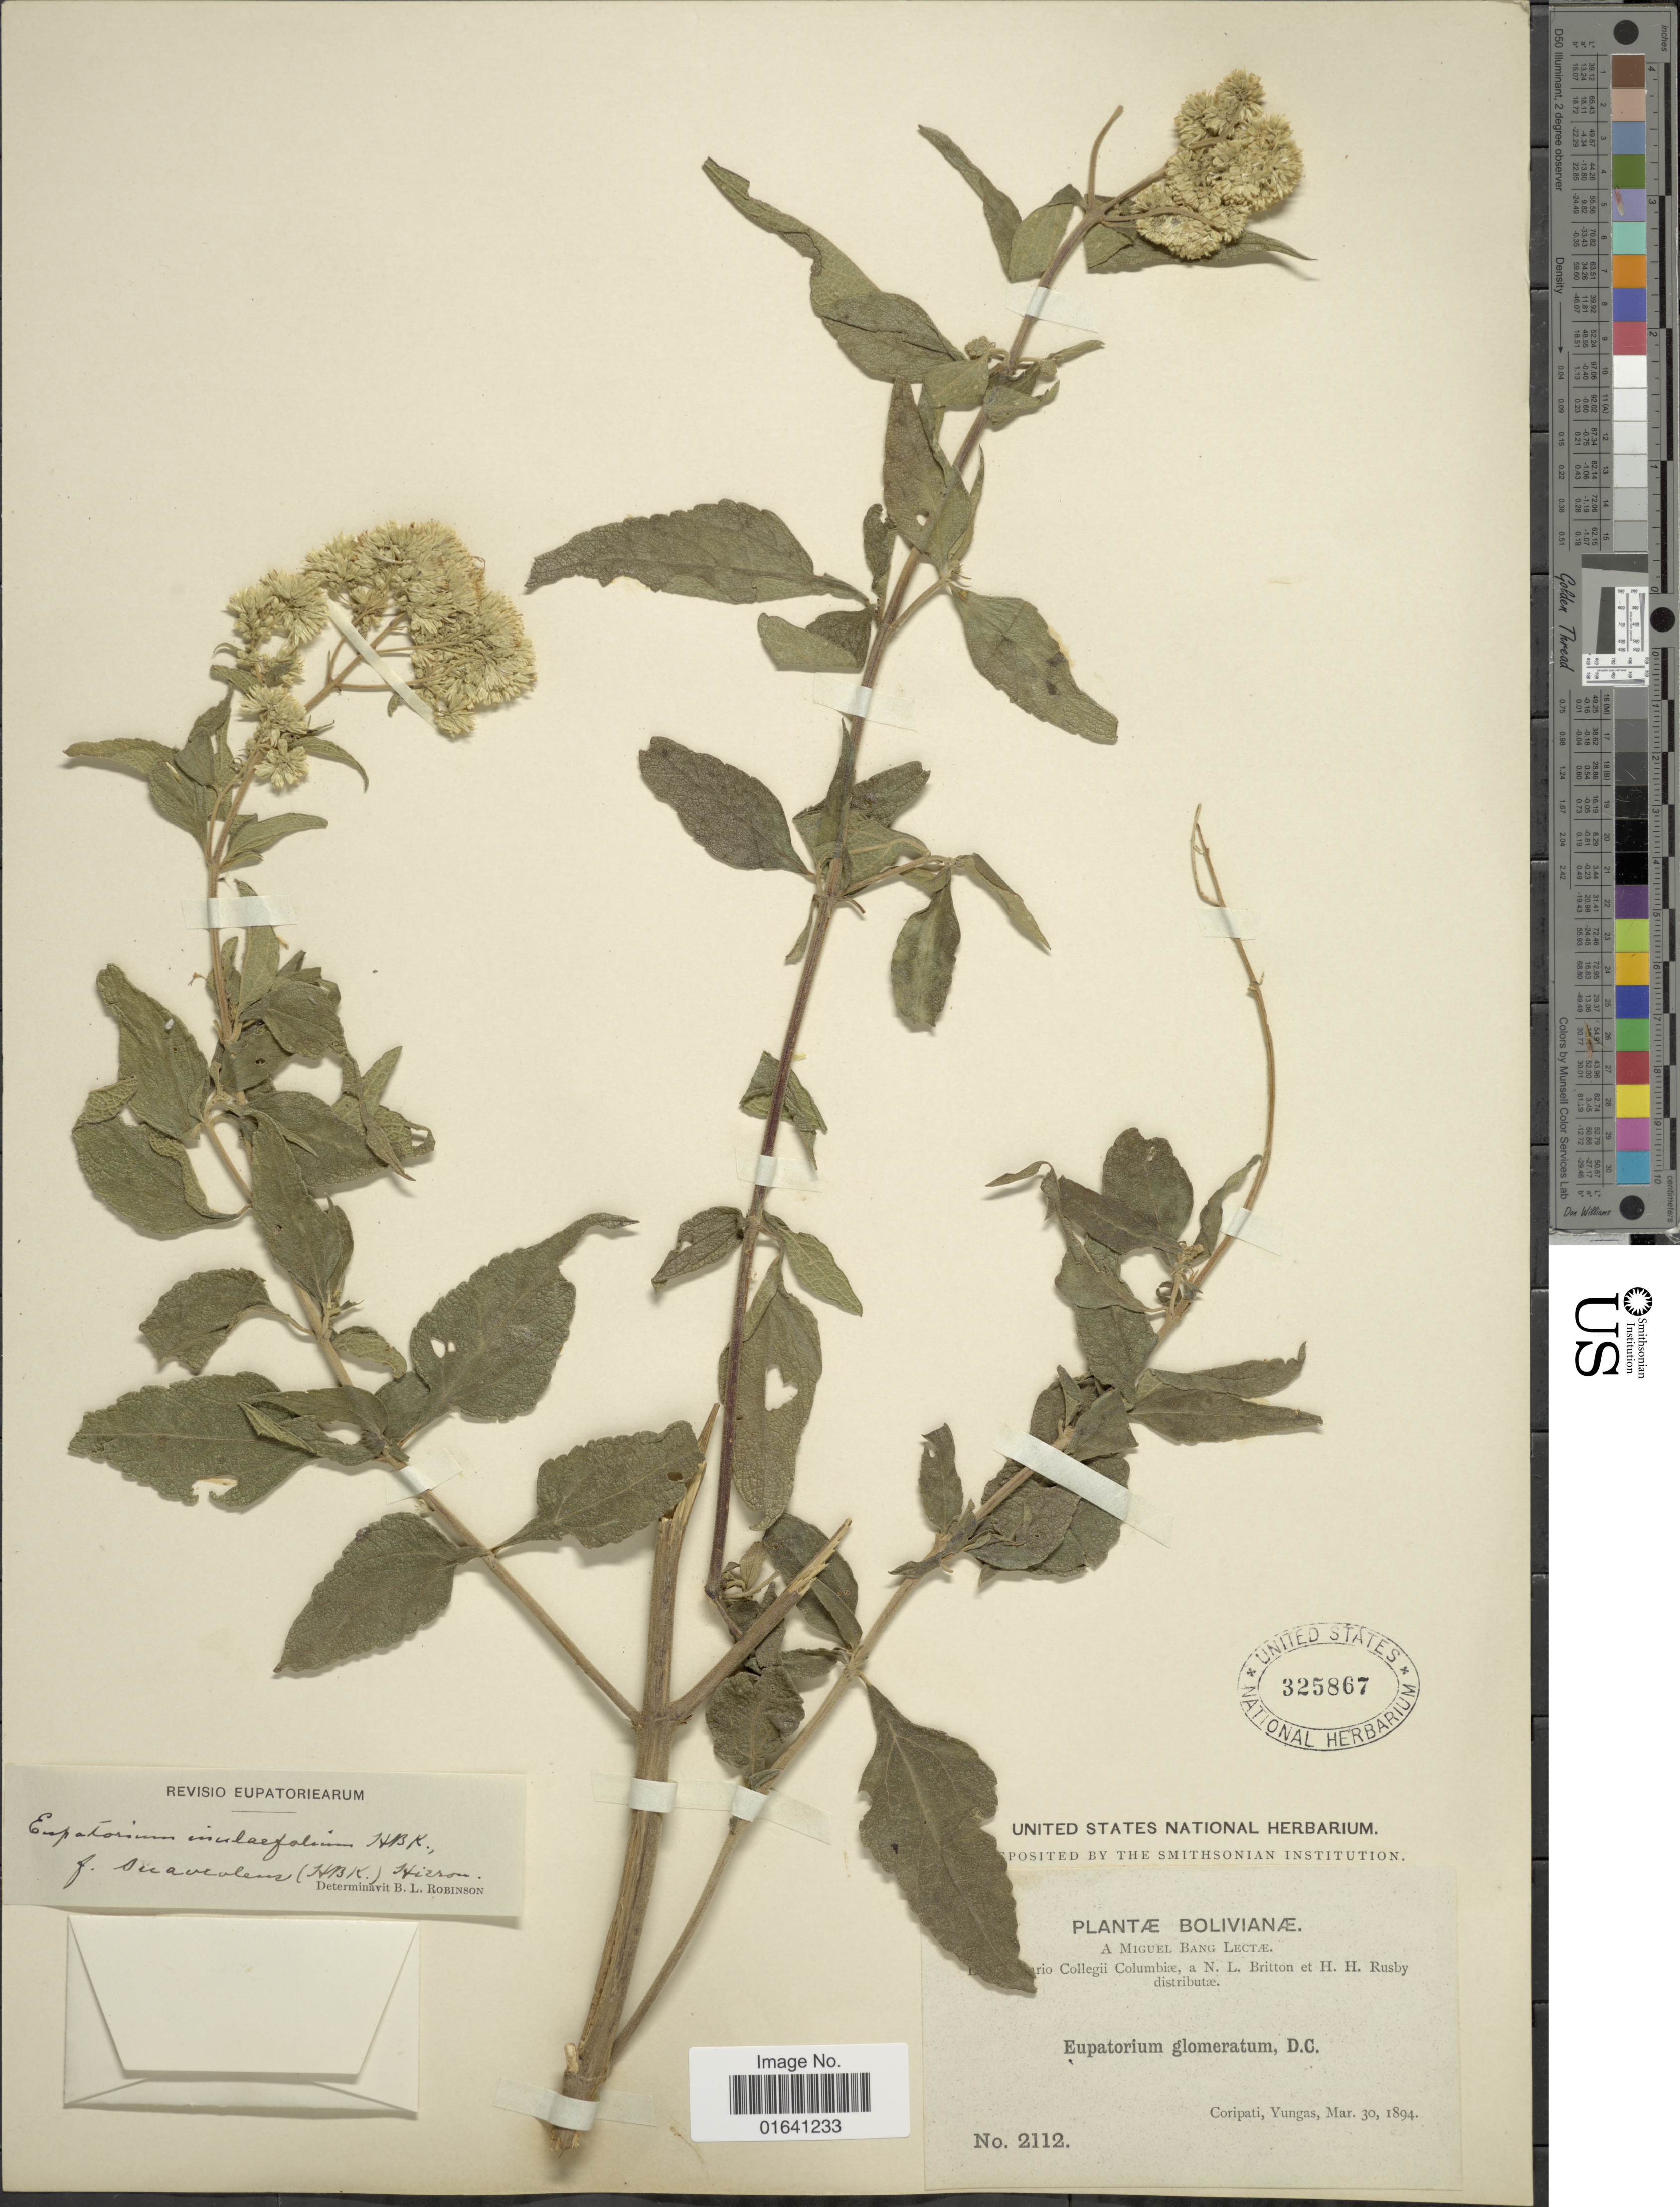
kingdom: Plantae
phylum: Tracheophyta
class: Magnoliopsida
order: Asterales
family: Asteraceae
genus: Austroeupatorium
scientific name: Austroeupatorium inulaefolium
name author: (Kunth) R.M. King & H. Rob.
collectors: M. Bang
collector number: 2122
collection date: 1894-03-30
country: Bolivia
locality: Coripati, Yungas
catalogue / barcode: US 325867